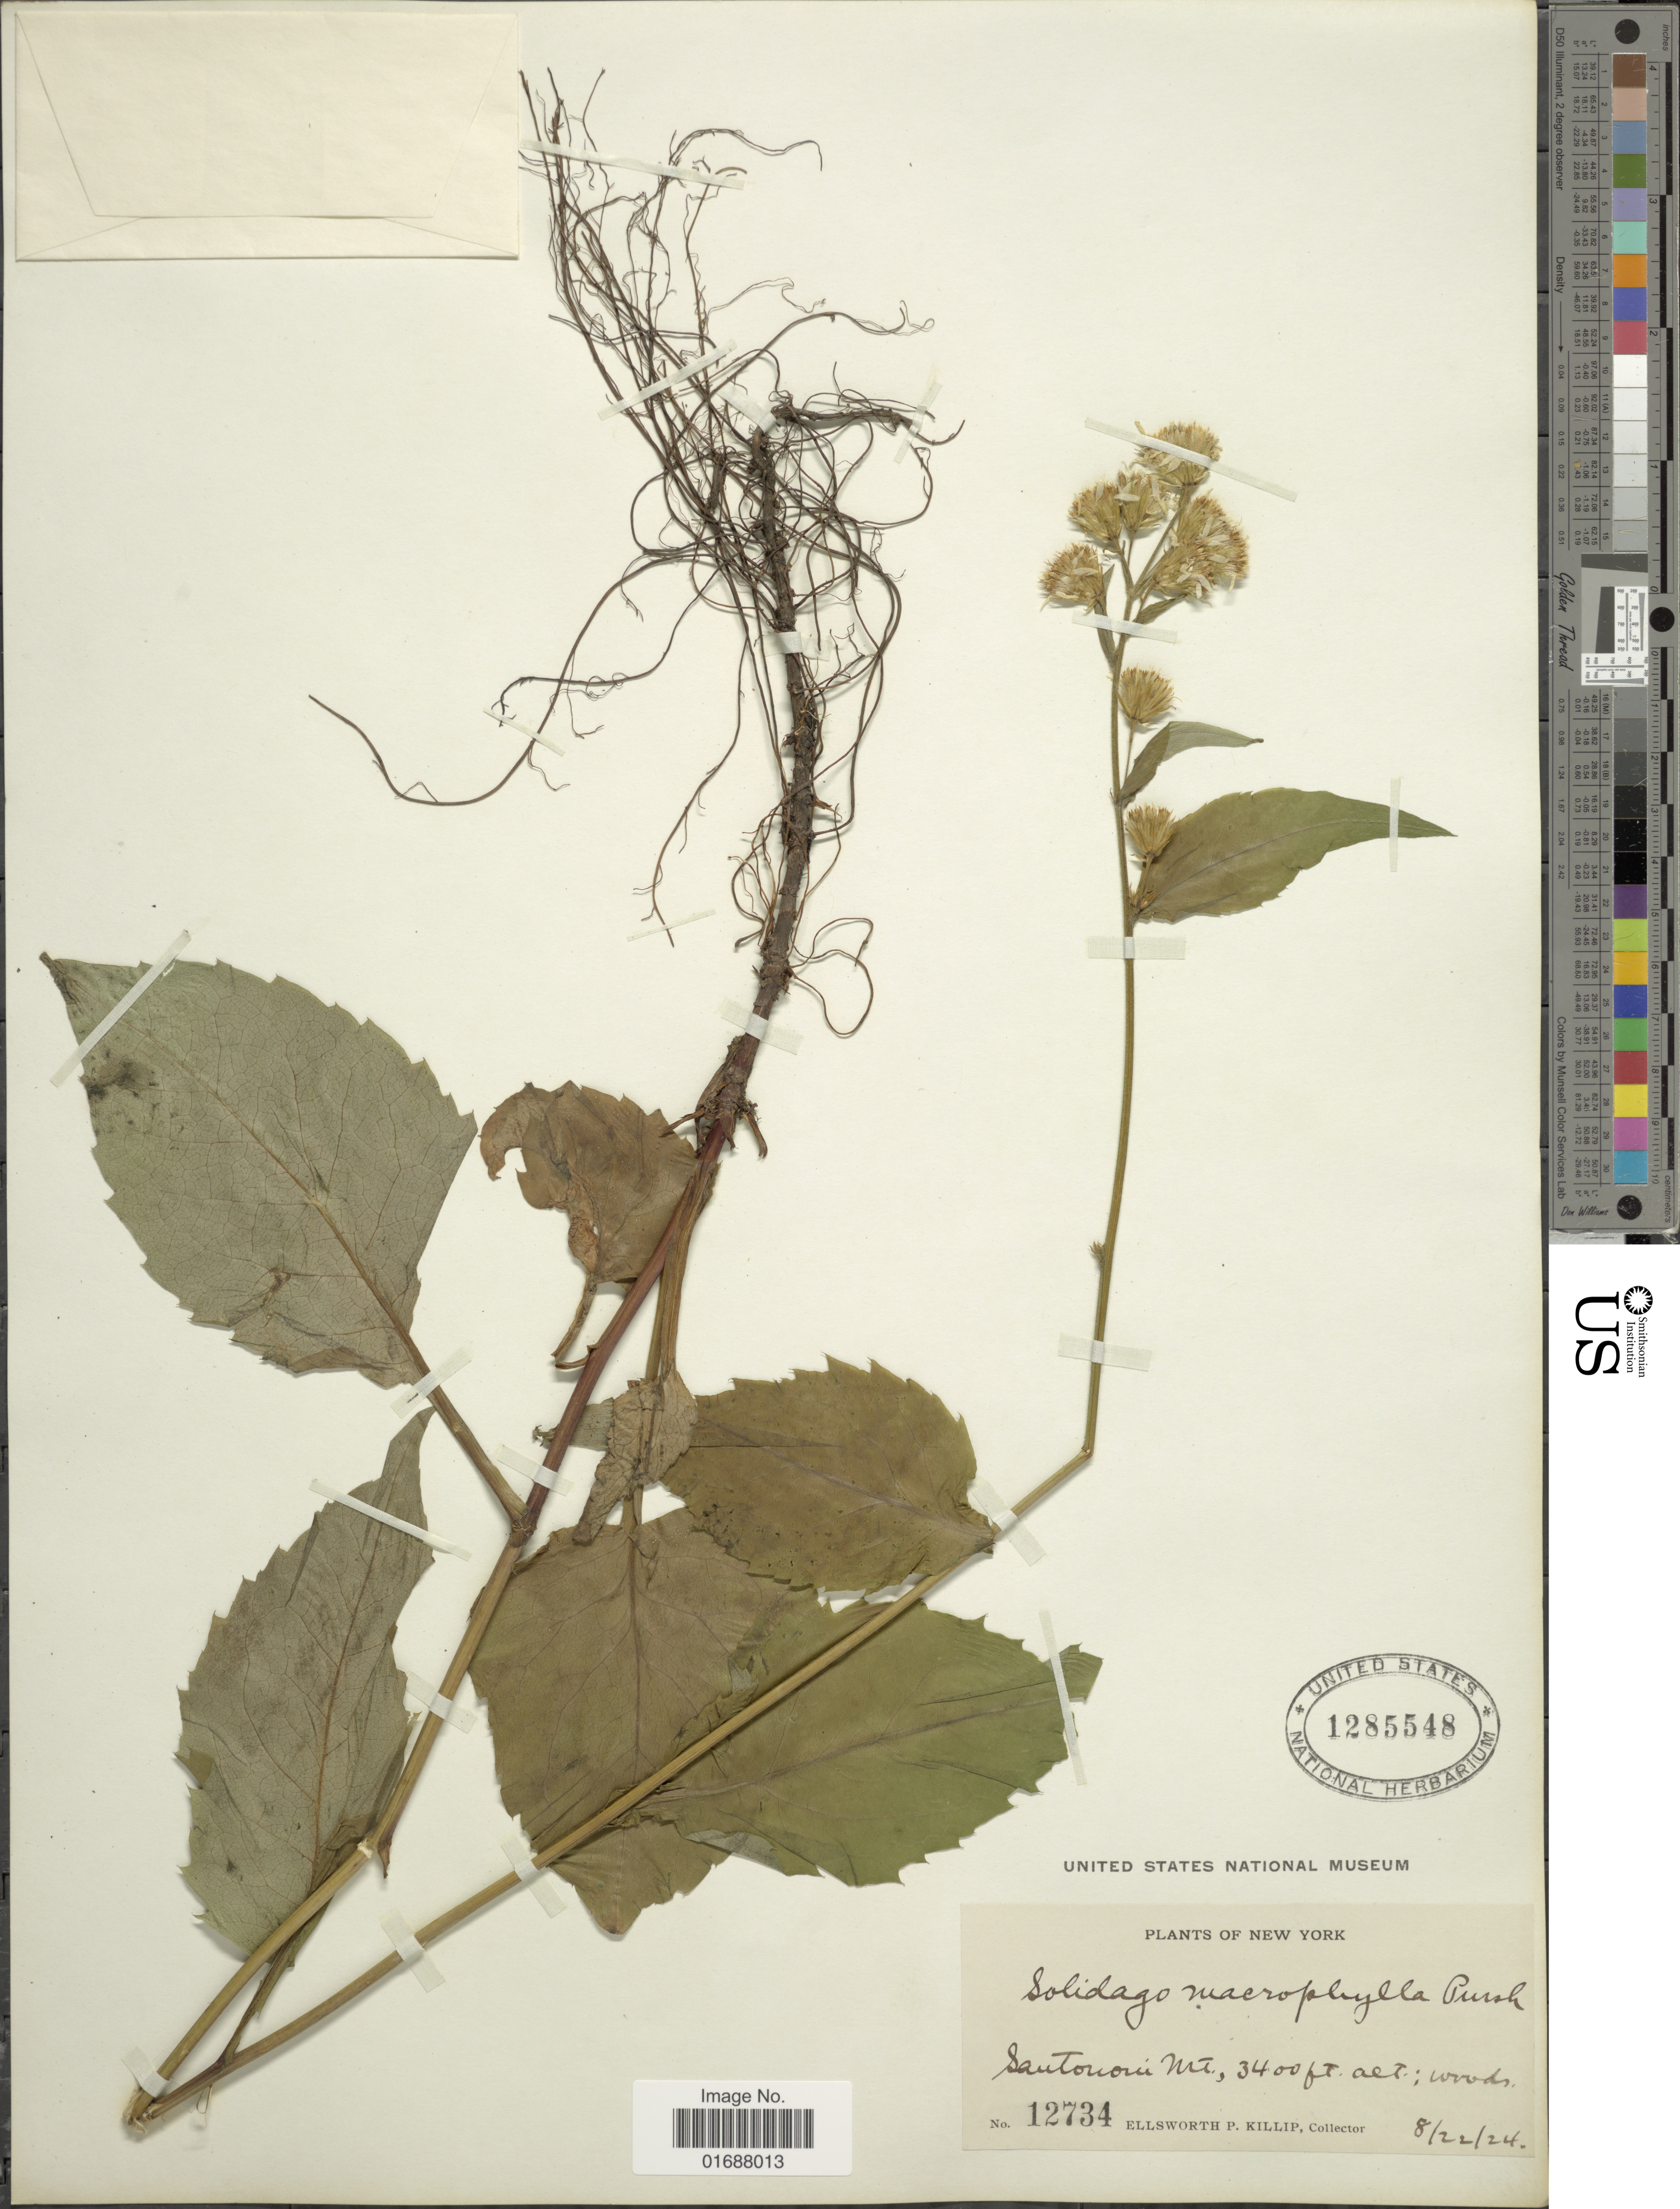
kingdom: Plantae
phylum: Tracheophyta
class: Magnoliopsida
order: Asterales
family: Asteraceae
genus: Solidago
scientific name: Solidago macrophylla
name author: Banks ex Pursh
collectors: E. P. Killip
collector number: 12734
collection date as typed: Transcribed d/m/y: 22/8/24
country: United States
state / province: New York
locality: Santononi Mt.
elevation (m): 1036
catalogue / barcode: US 1285548